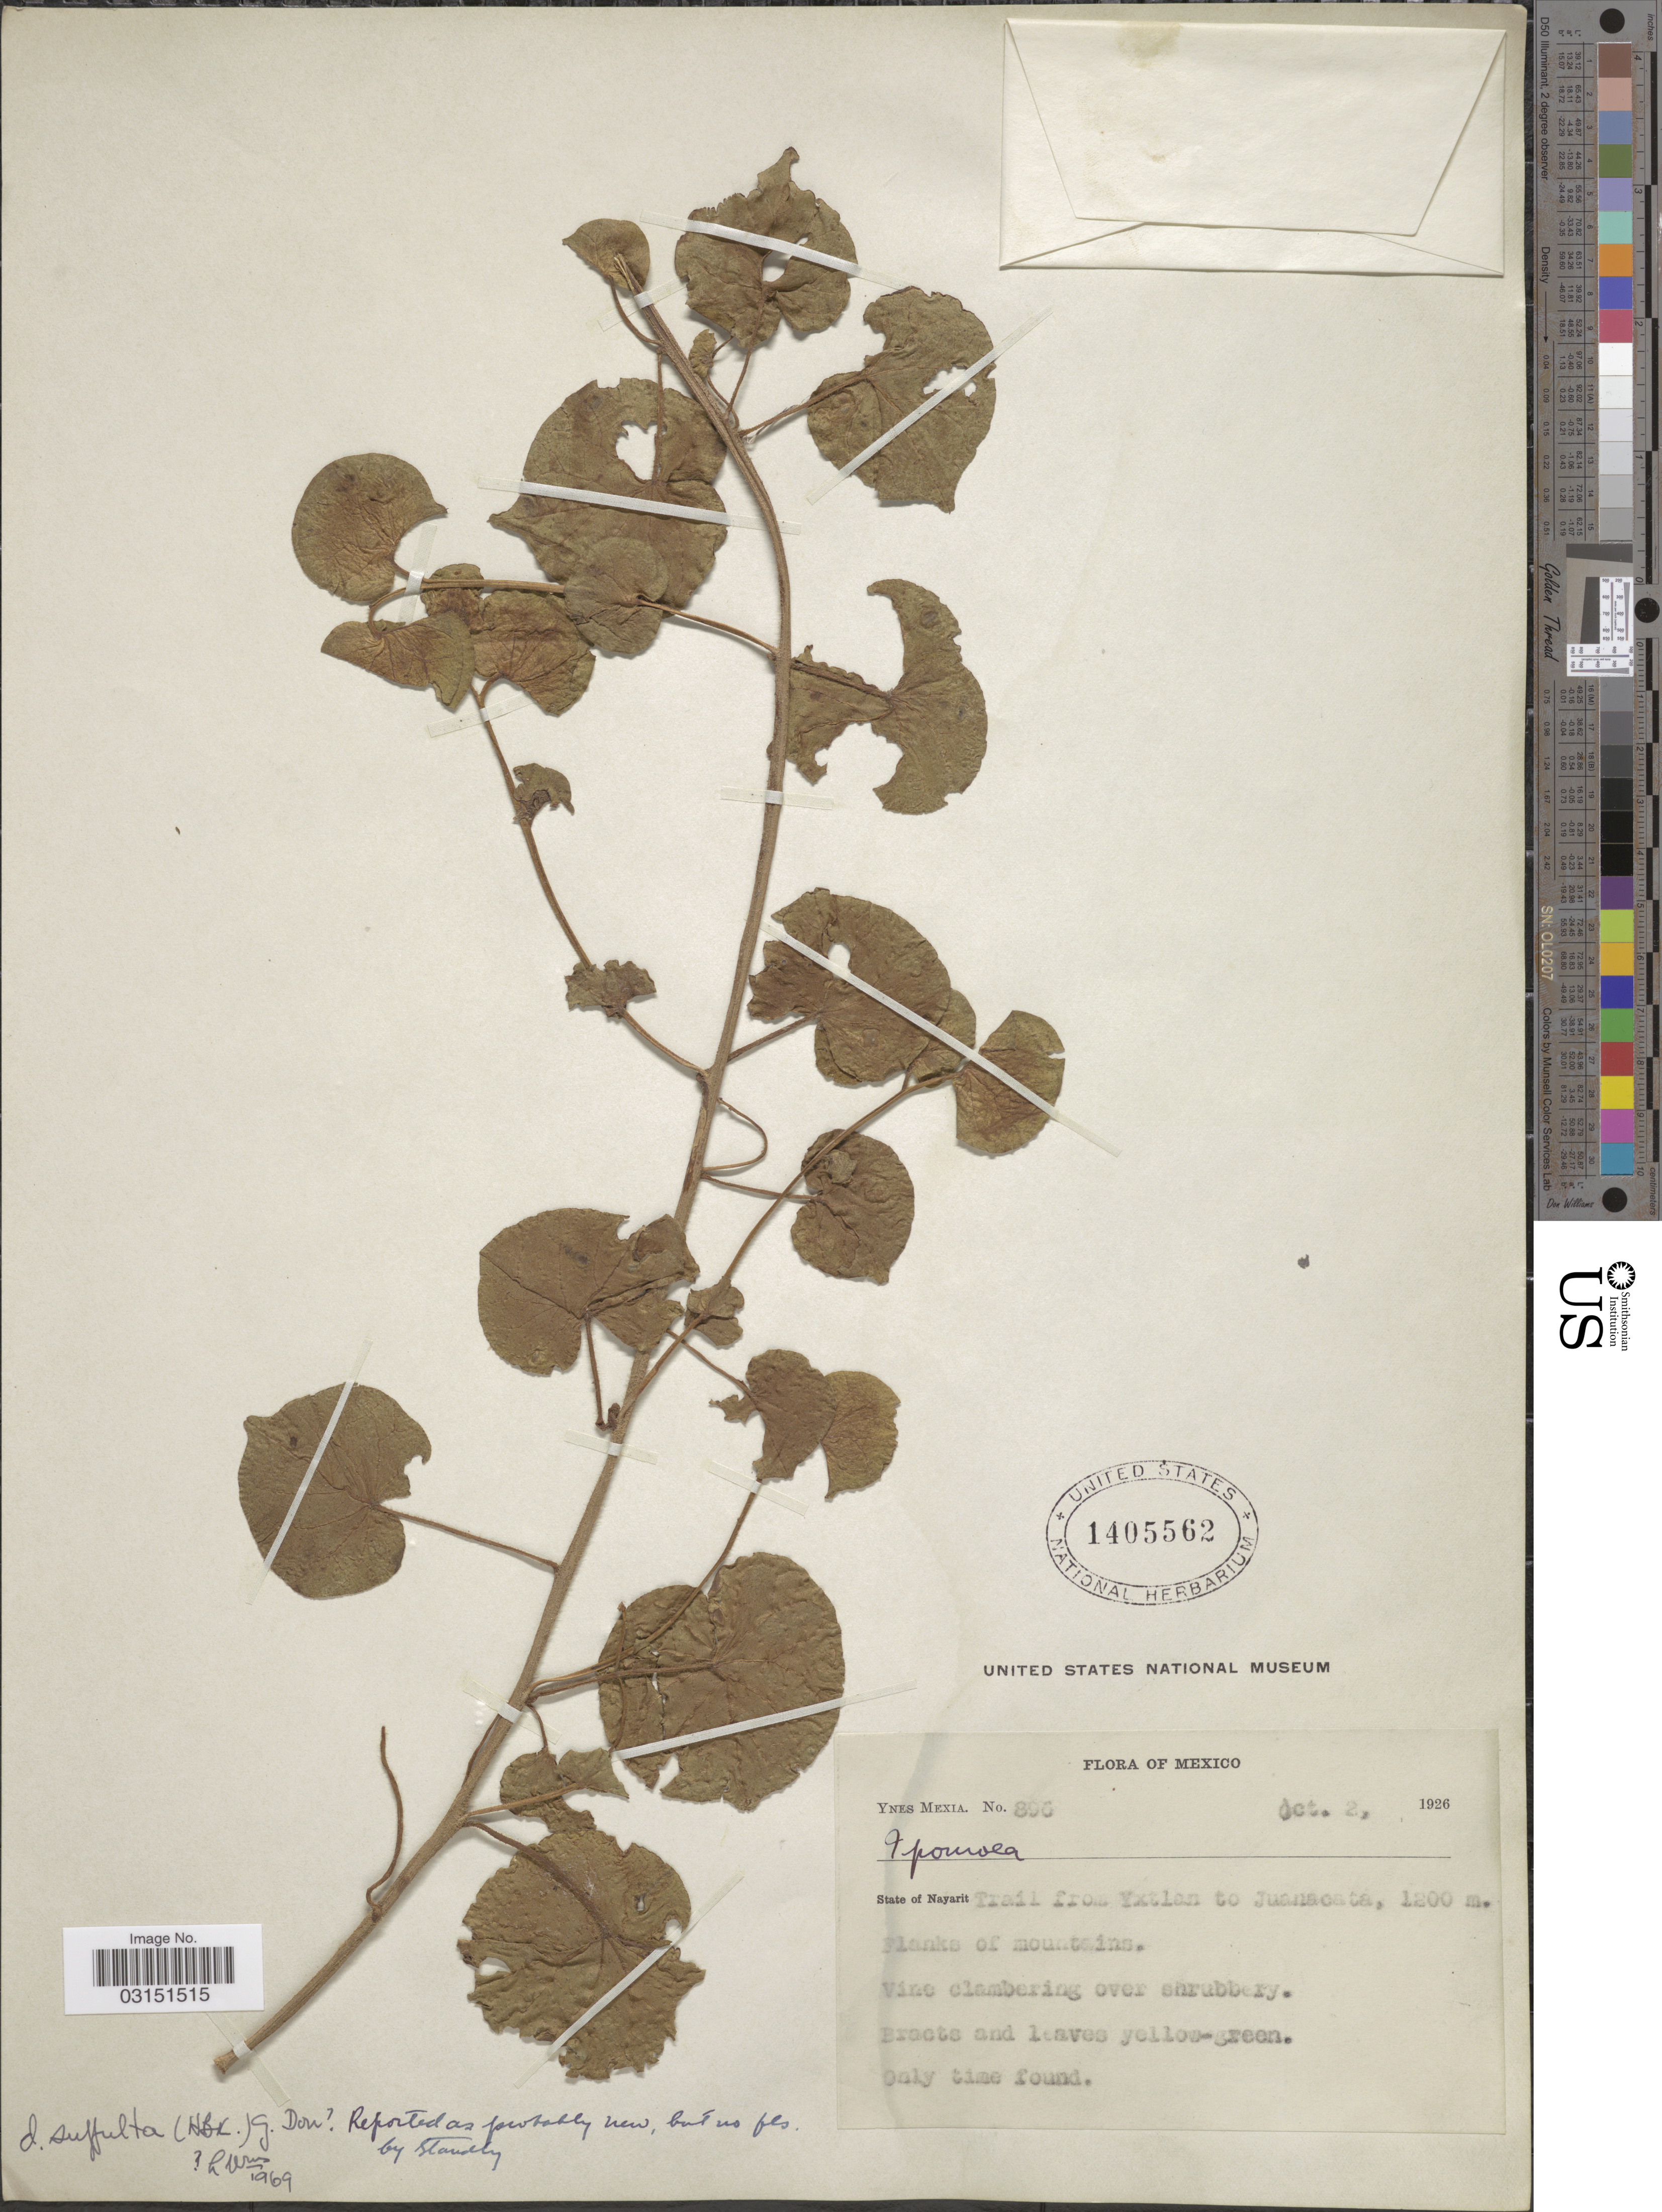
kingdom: Plantae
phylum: Tracheophyta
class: Magnoliopsida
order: Solanales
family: Convolvulaceae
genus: Ipomoea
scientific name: Ipomoea suffulta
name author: (Kunth) G. Don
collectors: Y. Mexia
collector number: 896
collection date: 1926-10-02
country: Mexico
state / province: Nayarit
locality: Trail from Yxtlan to Juanacata. Flanks of mountains.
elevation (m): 1200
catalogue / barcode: US 1405562